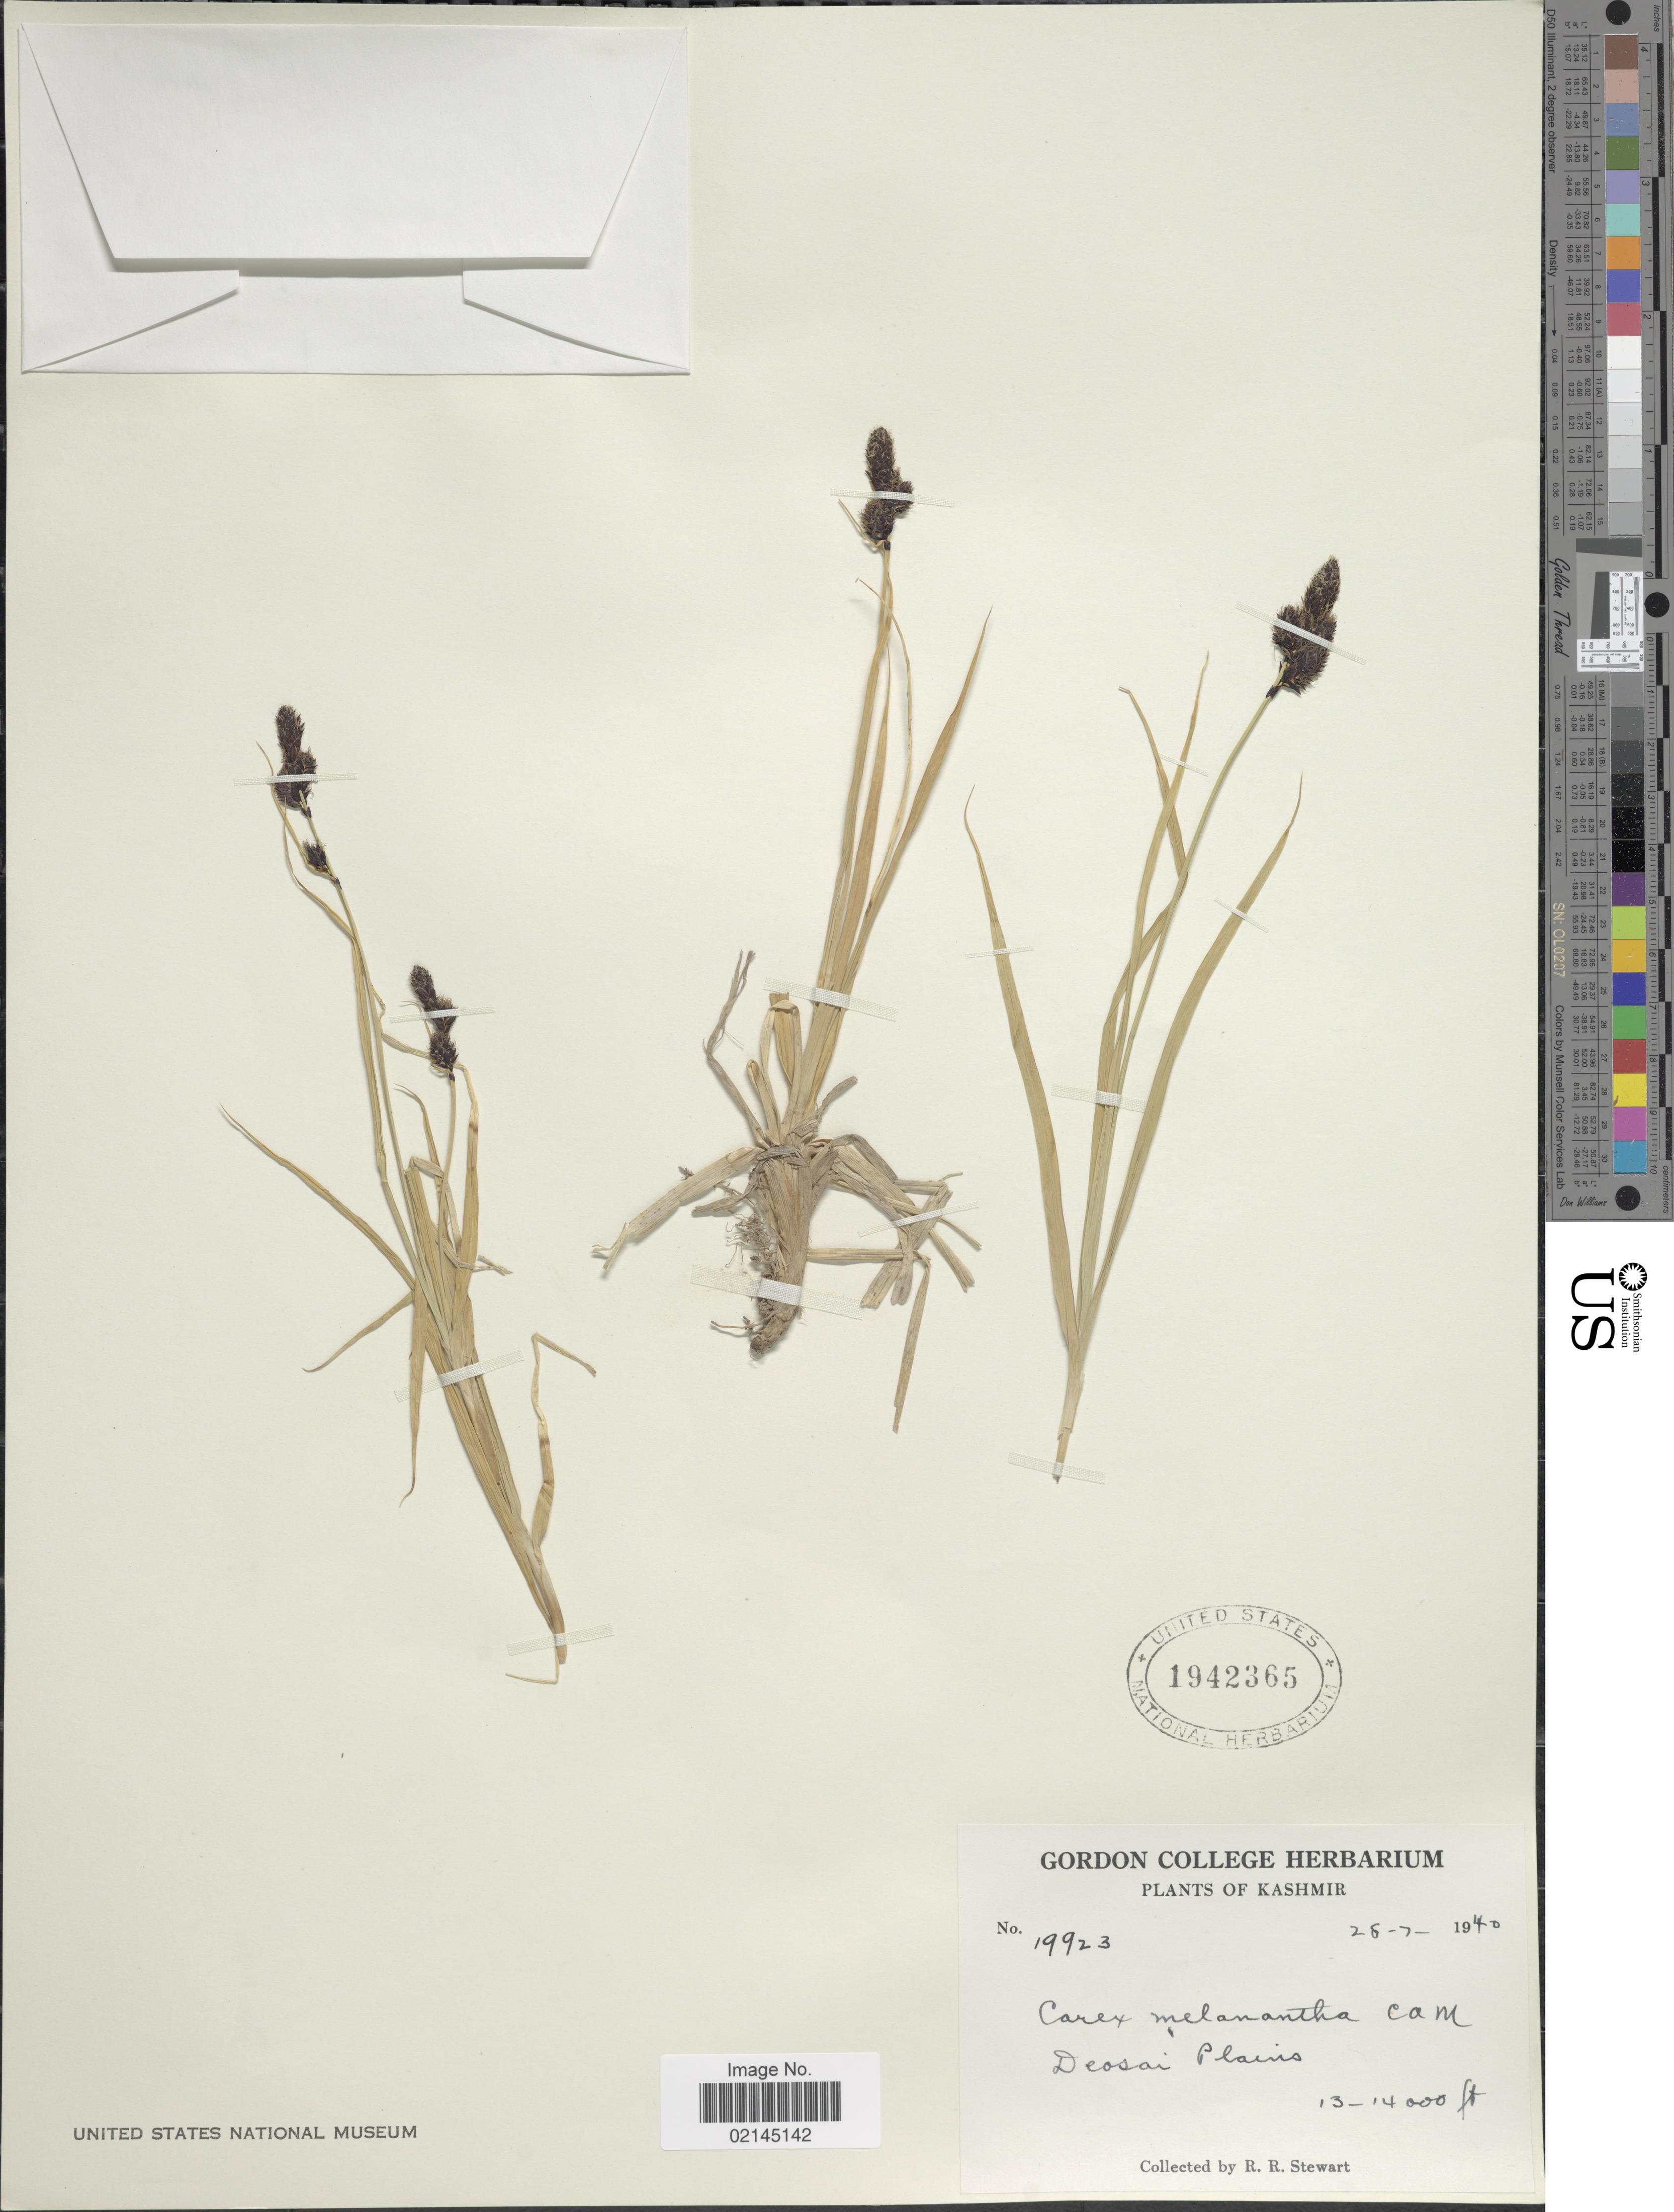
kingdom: Plantae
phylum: Tracheophyta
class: Liliopsida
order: Poales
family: Cyperaceae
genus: Carex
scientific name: Carex melanantha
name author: C.A. Mey.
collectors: R. R. Stewart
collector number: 19923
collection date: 1940-07-28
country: India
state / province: Jammu and Kashmir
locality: Kashmir, Deosai Plains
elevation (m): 3962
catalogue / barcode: US 1942365